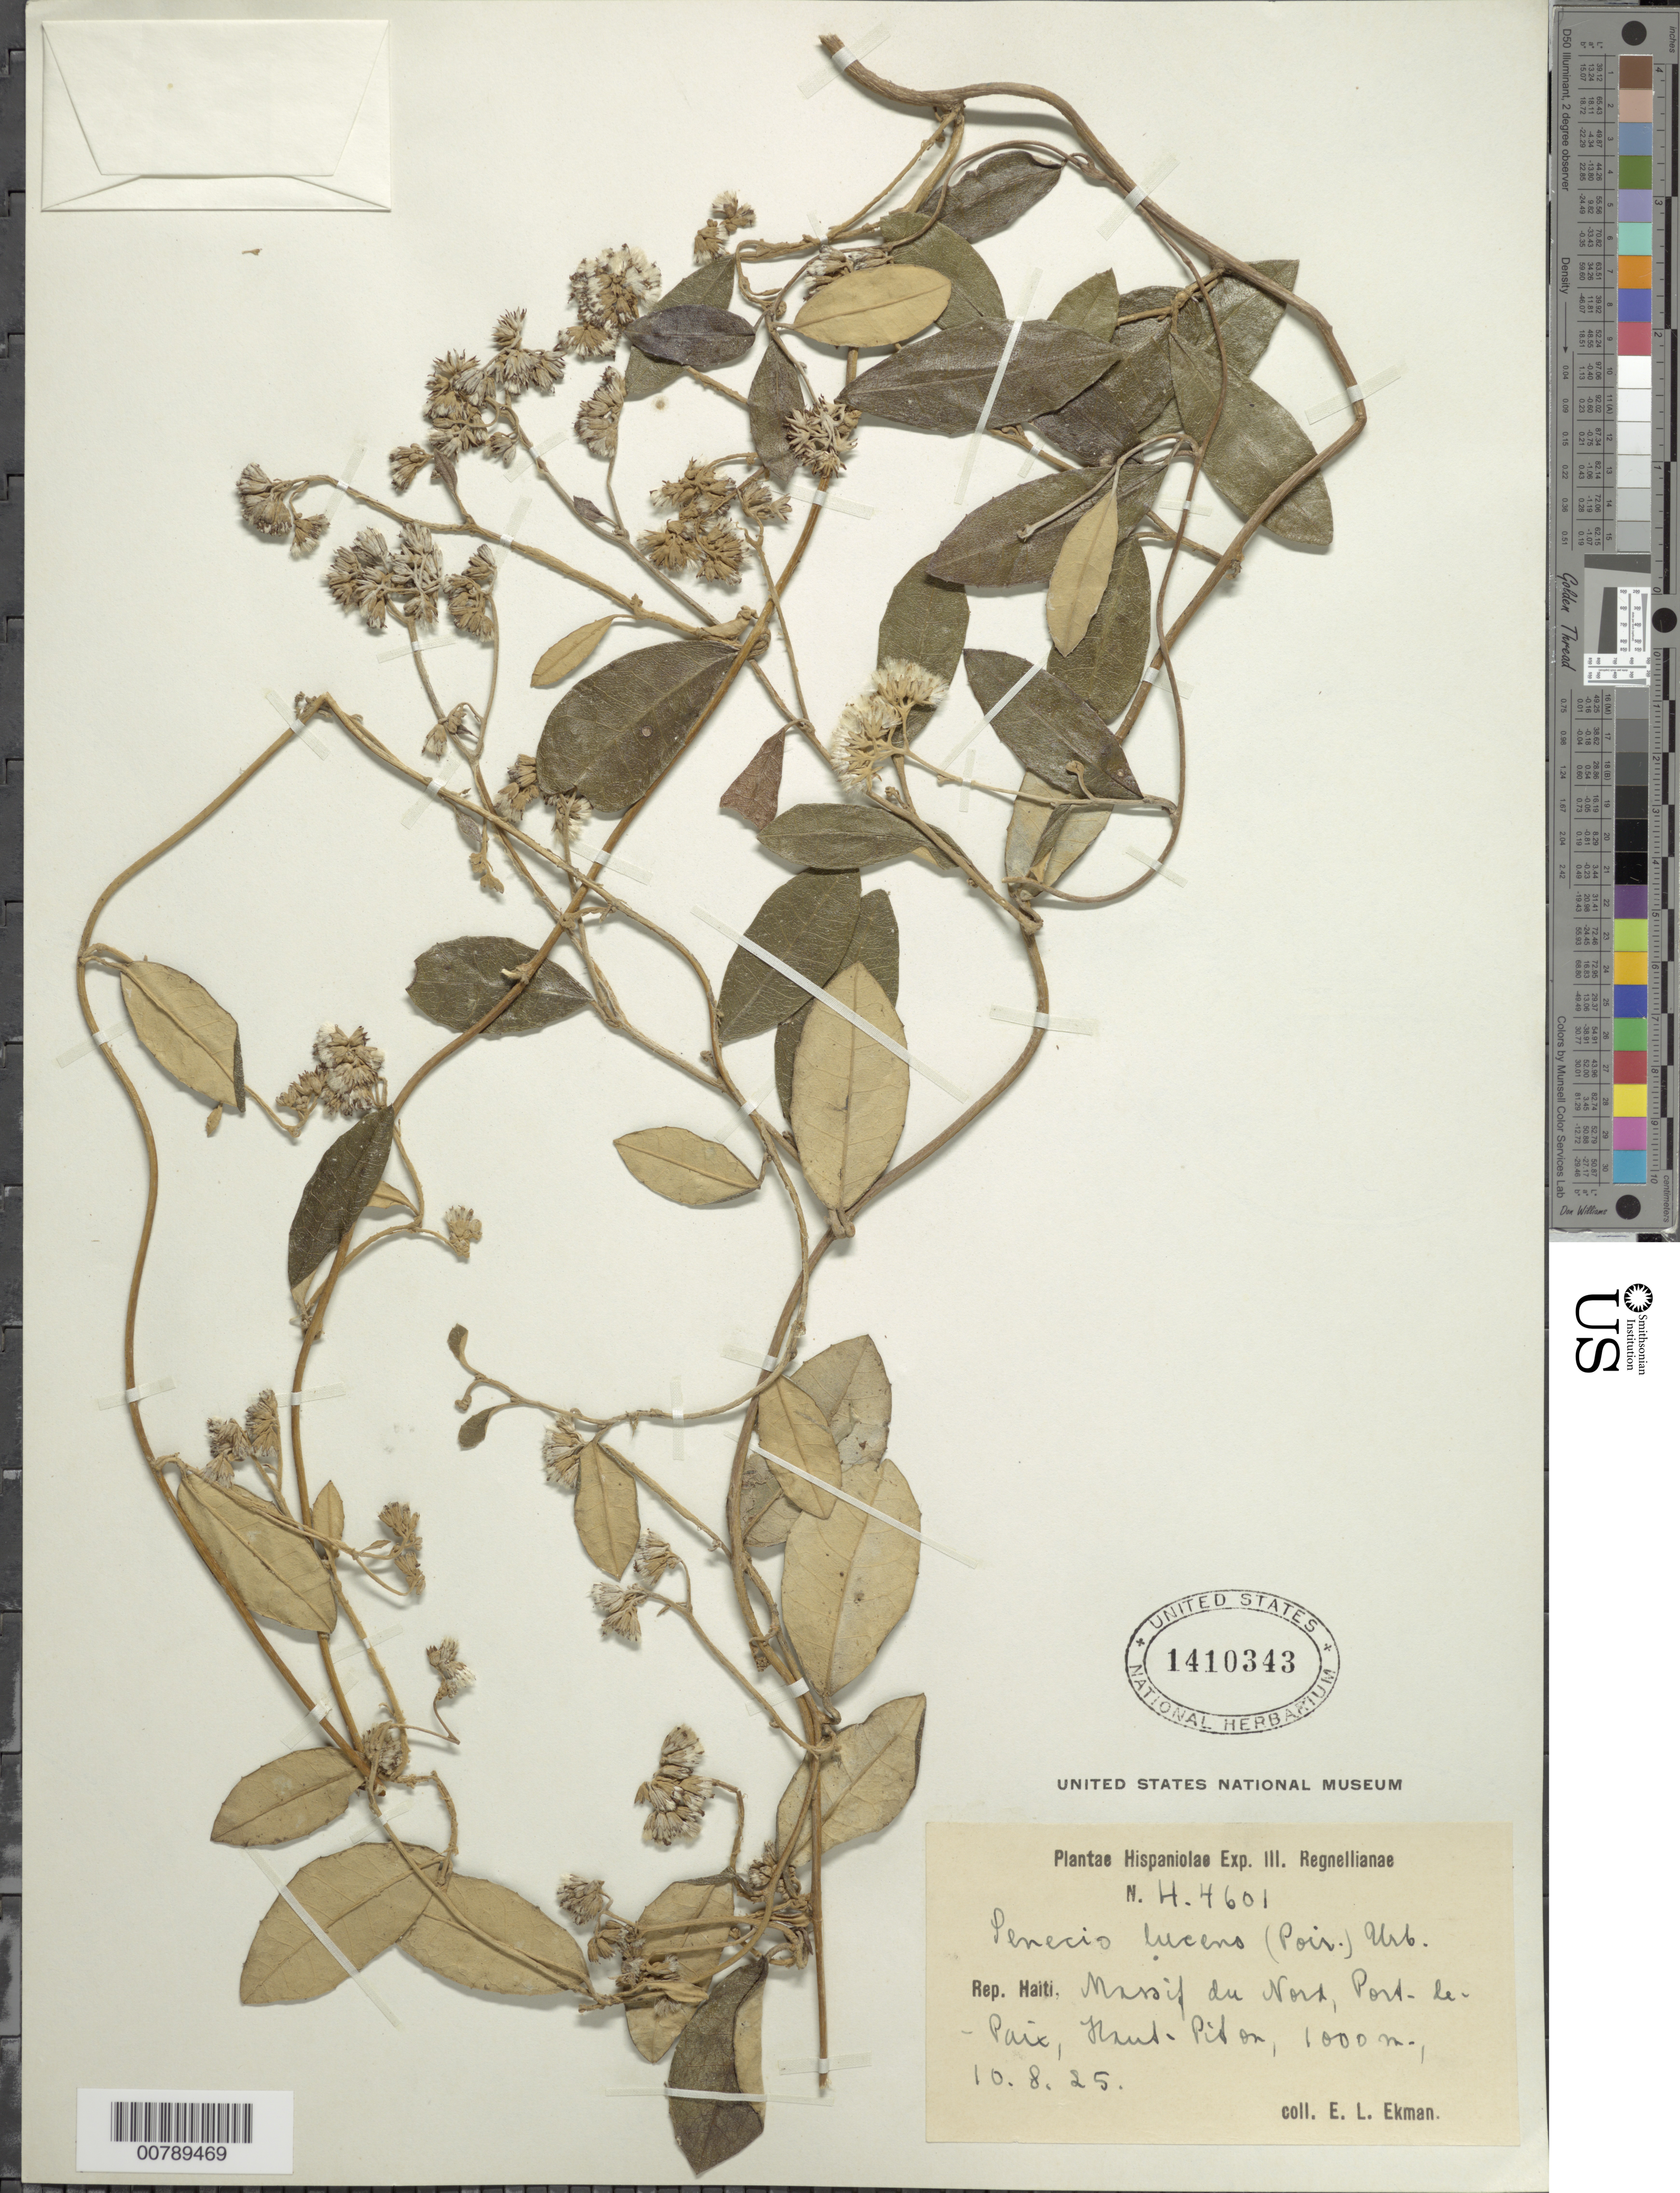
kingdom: Plantae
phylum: Tracheophyta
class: Magnoliopsida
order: Asterales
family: Asteraceae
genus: Senecio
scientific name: Senecio lucens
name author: (Poir.) Urban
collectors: E. L. Ekman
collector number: H 4601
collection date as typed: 10 Aug 1925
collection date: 1925-08-10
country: Haiti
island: Hispaniola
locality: Massif du Nord, Port-de-Paix, Haut-Pidon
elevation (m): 1000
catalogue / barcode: US 1410343